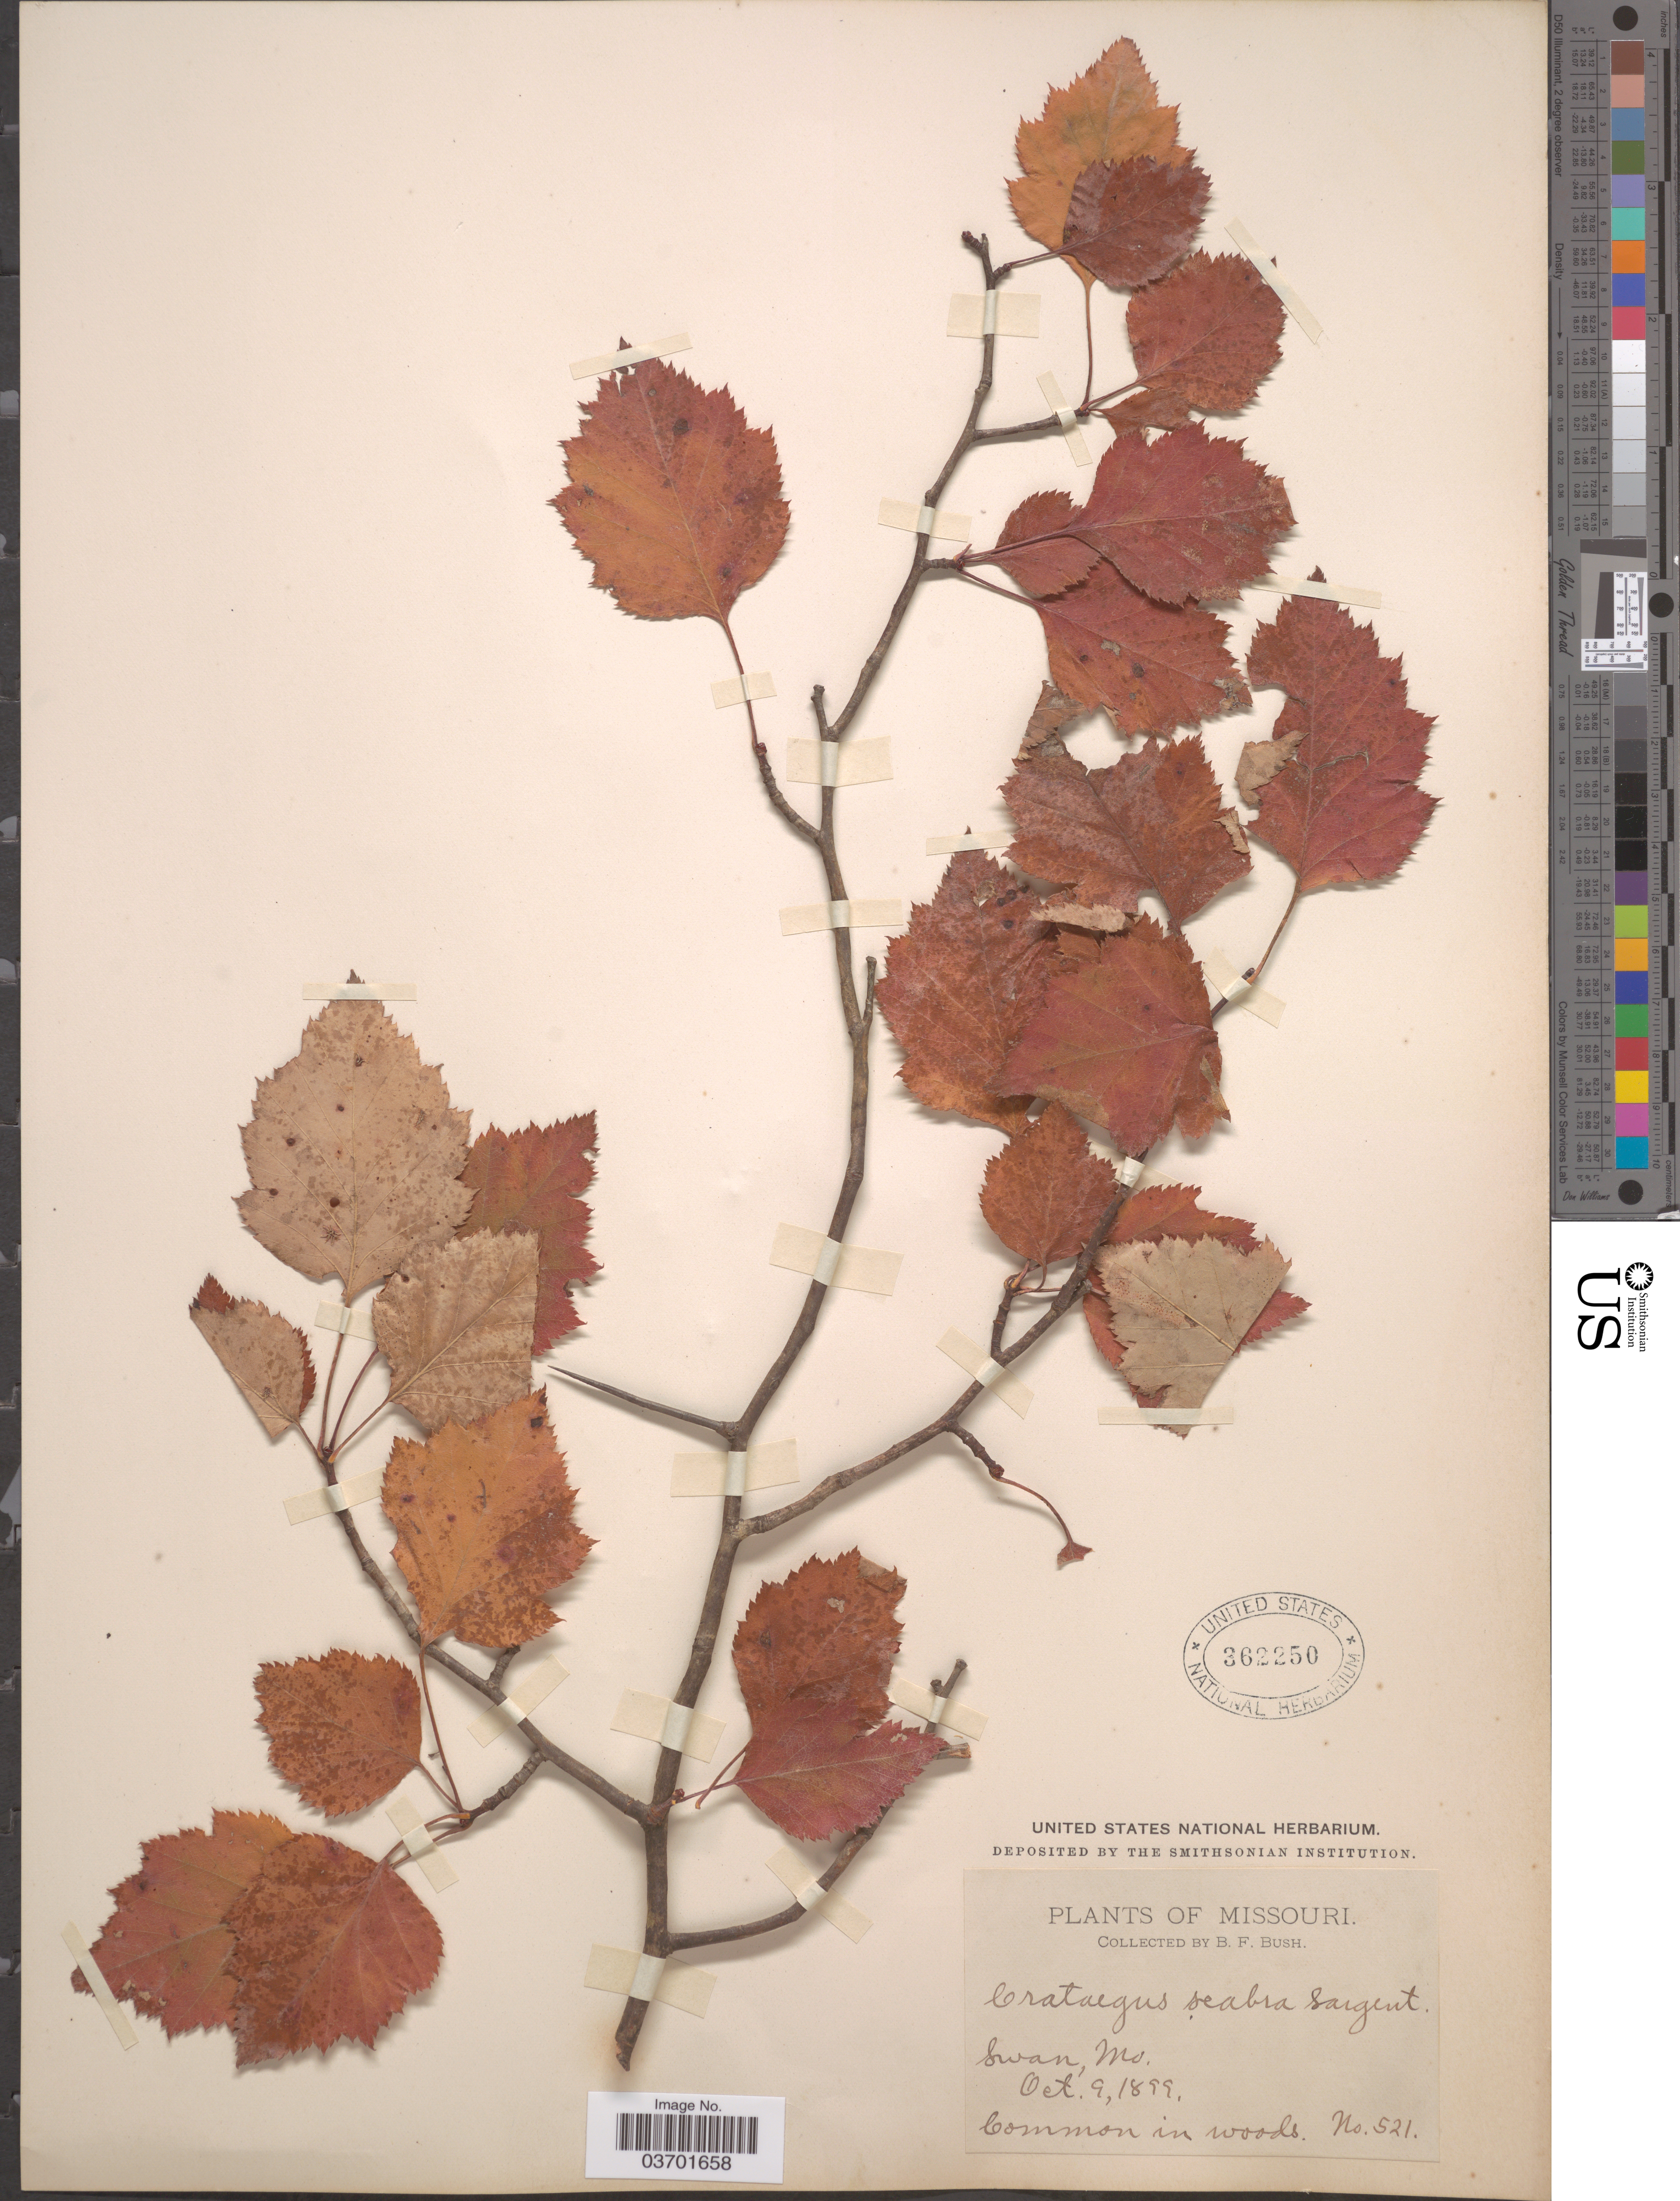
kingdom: Plantae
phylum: Tracheophyta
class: Magnoliopsida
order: Rosales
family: Rosaceae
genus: Crataegus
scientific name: Crataegus scabra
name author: Sarg.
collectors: B. F. Bush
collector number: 521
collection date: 1899-10-09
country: United States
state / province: Missouri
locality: Swan.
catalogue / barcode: US 362250